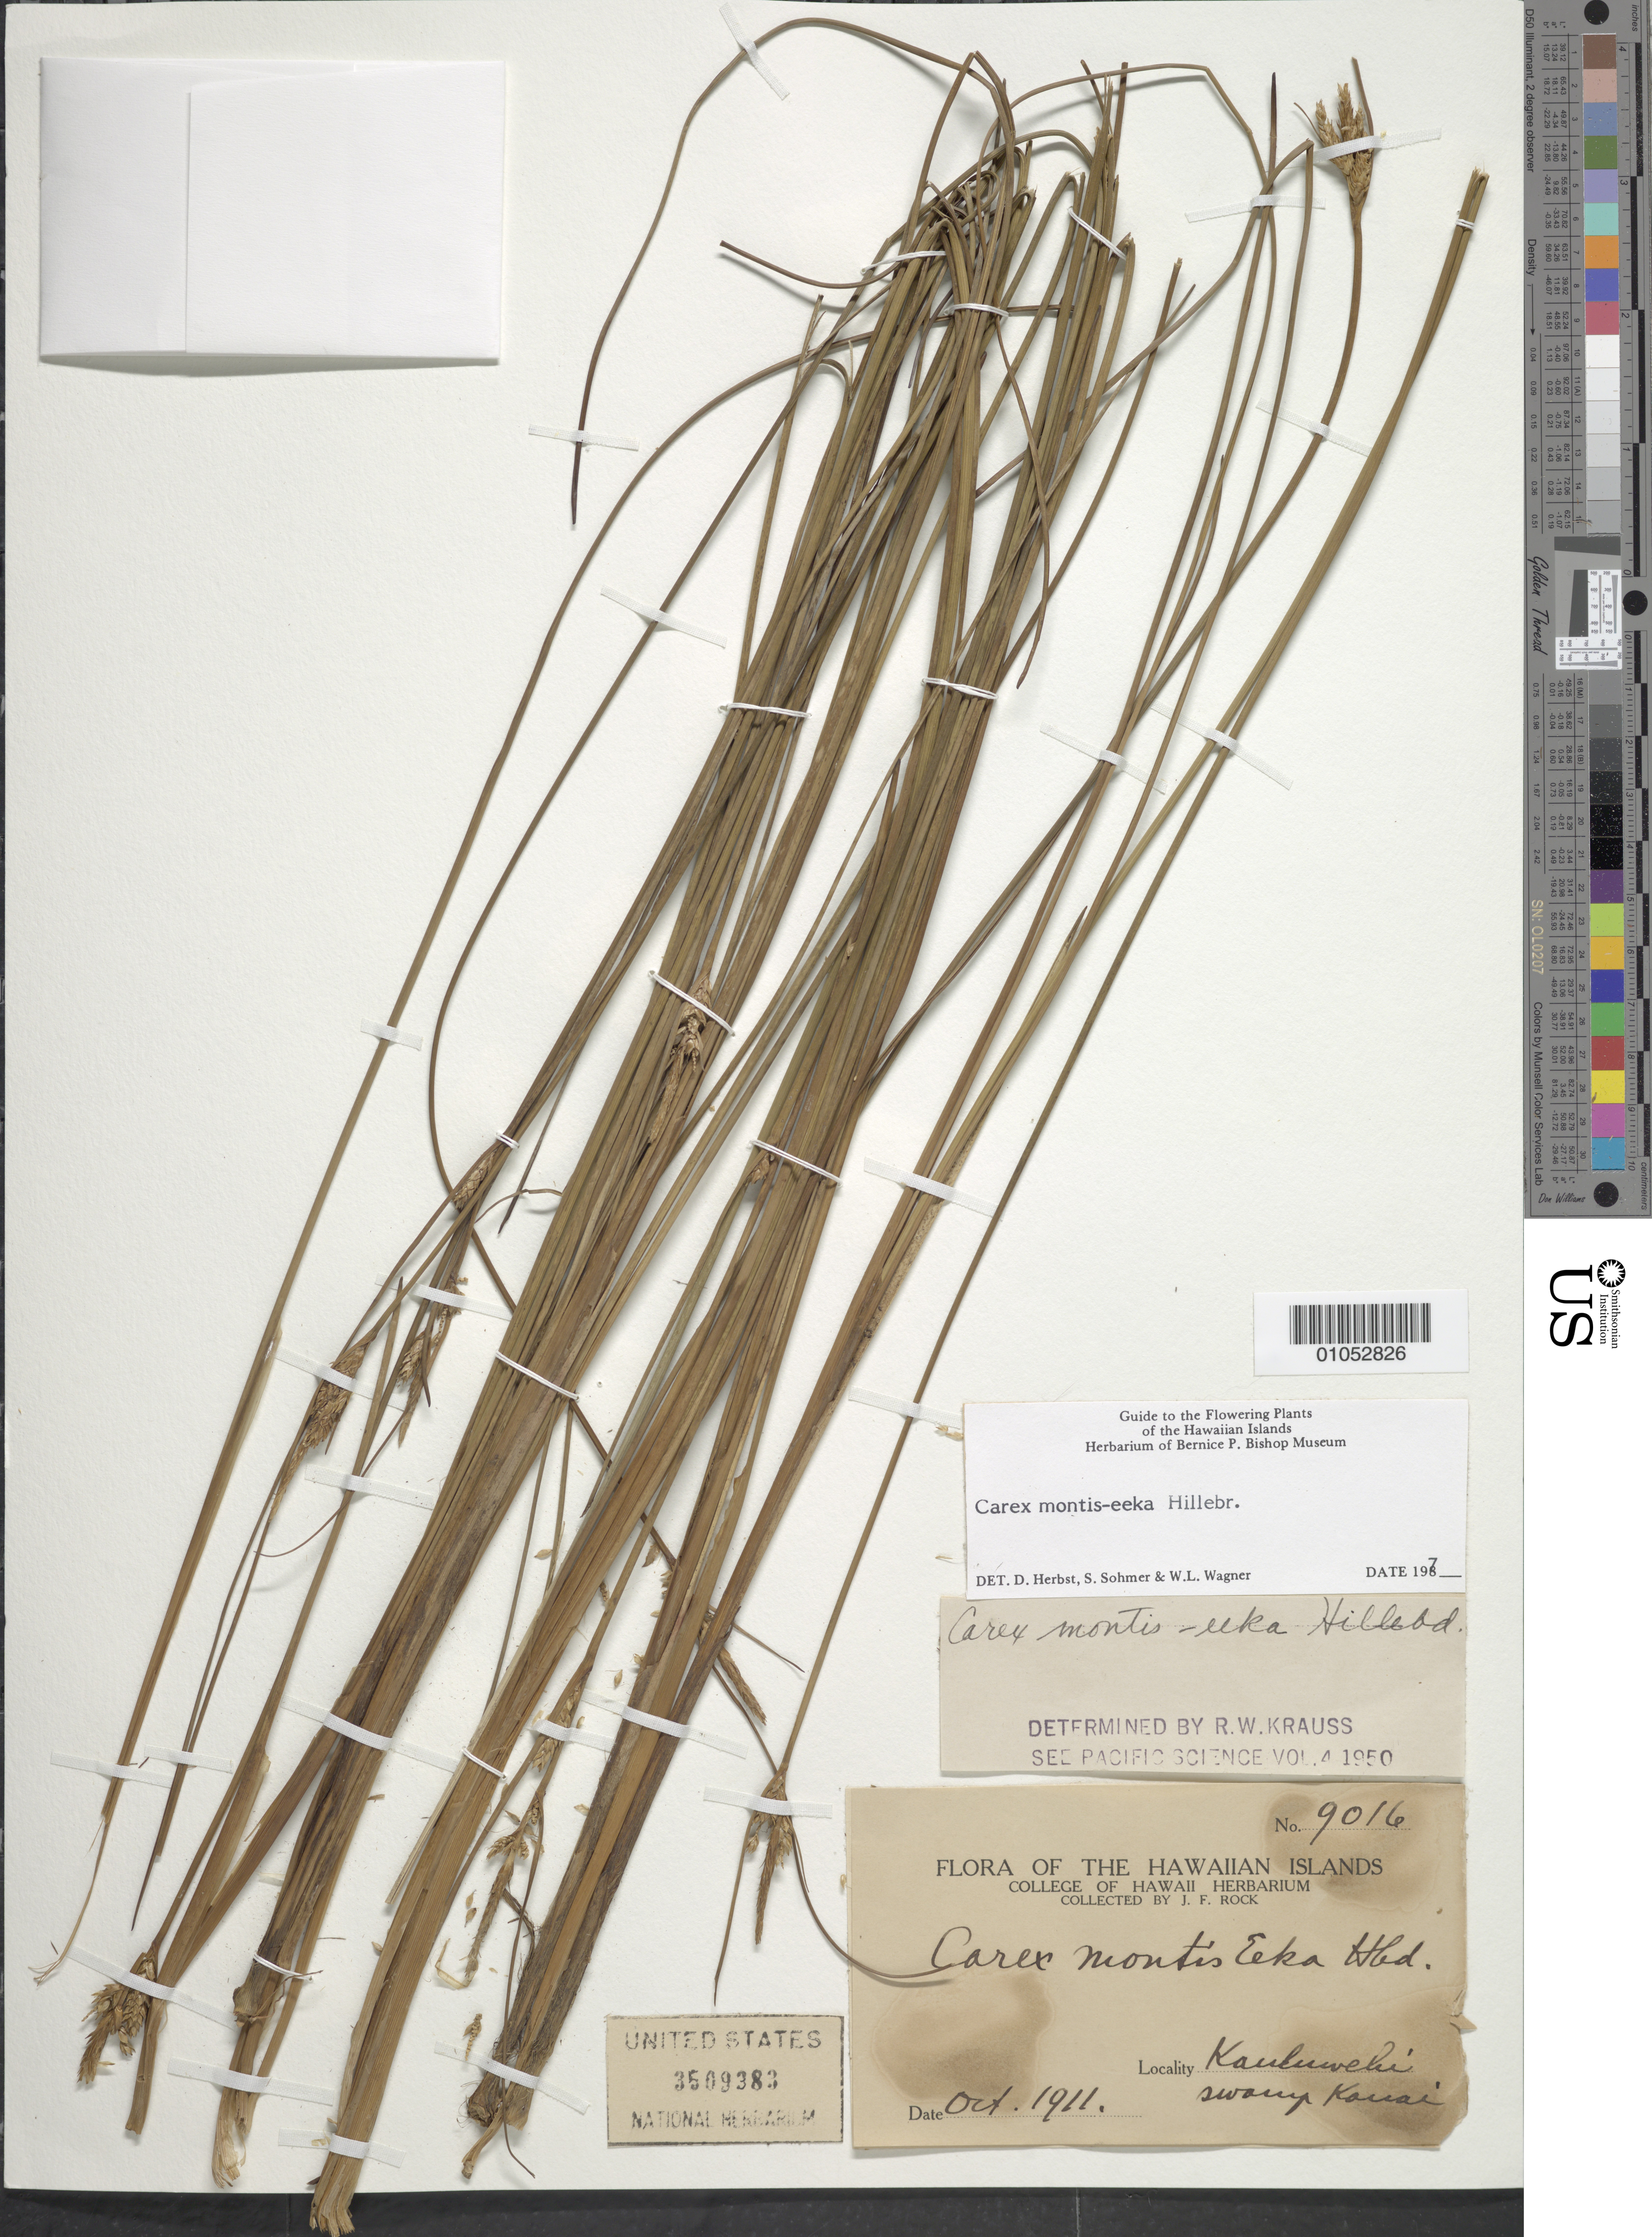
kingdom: Plantae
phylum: Tracheophyta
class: Liliopsida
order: Poales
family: Cyperaceae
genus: Carex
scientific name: Carex montis-eeka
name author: Hillebr.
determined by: Herbst, D. R.; Sohmer, S. H.; Wagner, W. L.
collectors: J. F. Rock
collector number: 9016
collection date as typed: Oct 1911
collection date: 1911-10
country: United States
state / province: Hawaii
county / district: Kauai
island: Kaua'i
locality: Kauluwehi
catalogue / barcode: US 3509383